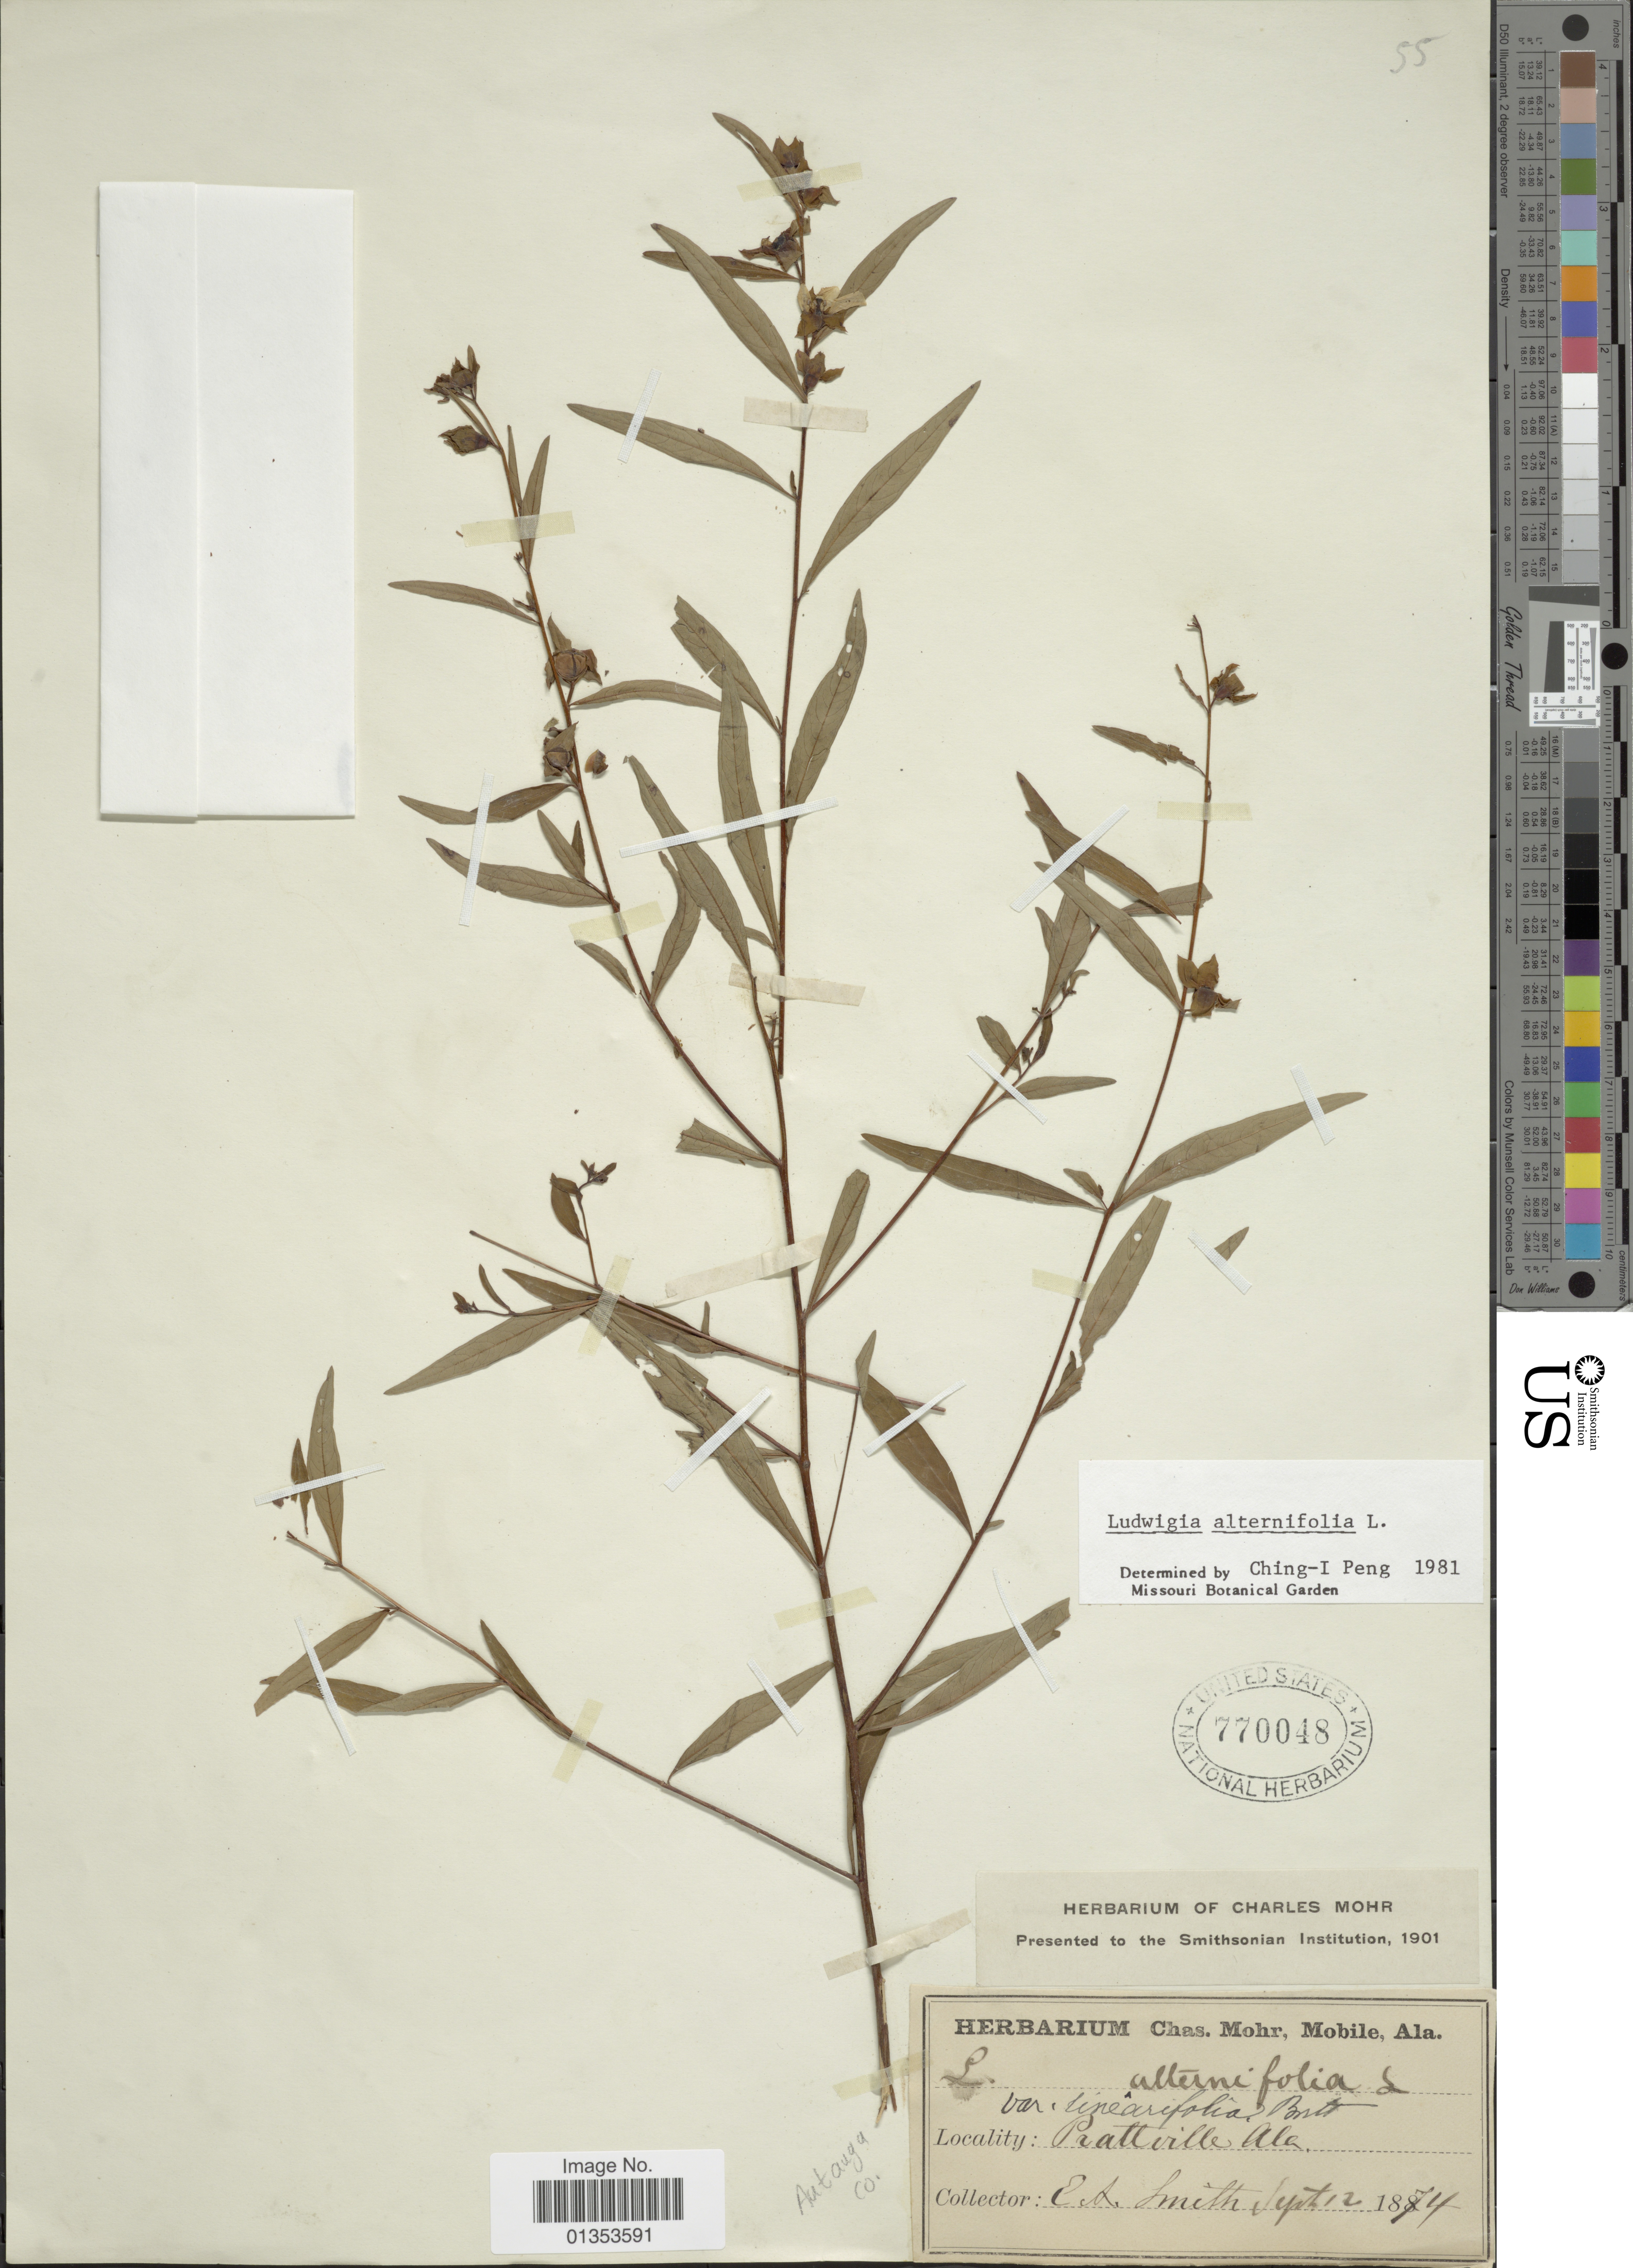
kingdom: Plantae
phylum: Tracheophyta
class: Magnoliopsida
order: Myrtales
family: Onagraceae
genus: Ludwigia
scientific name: Ludwigia alternifolia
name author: L.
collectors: E. L. Smith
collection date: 1874-09-12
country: United States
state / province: Alabama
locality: Prattville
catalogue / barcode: US 770048